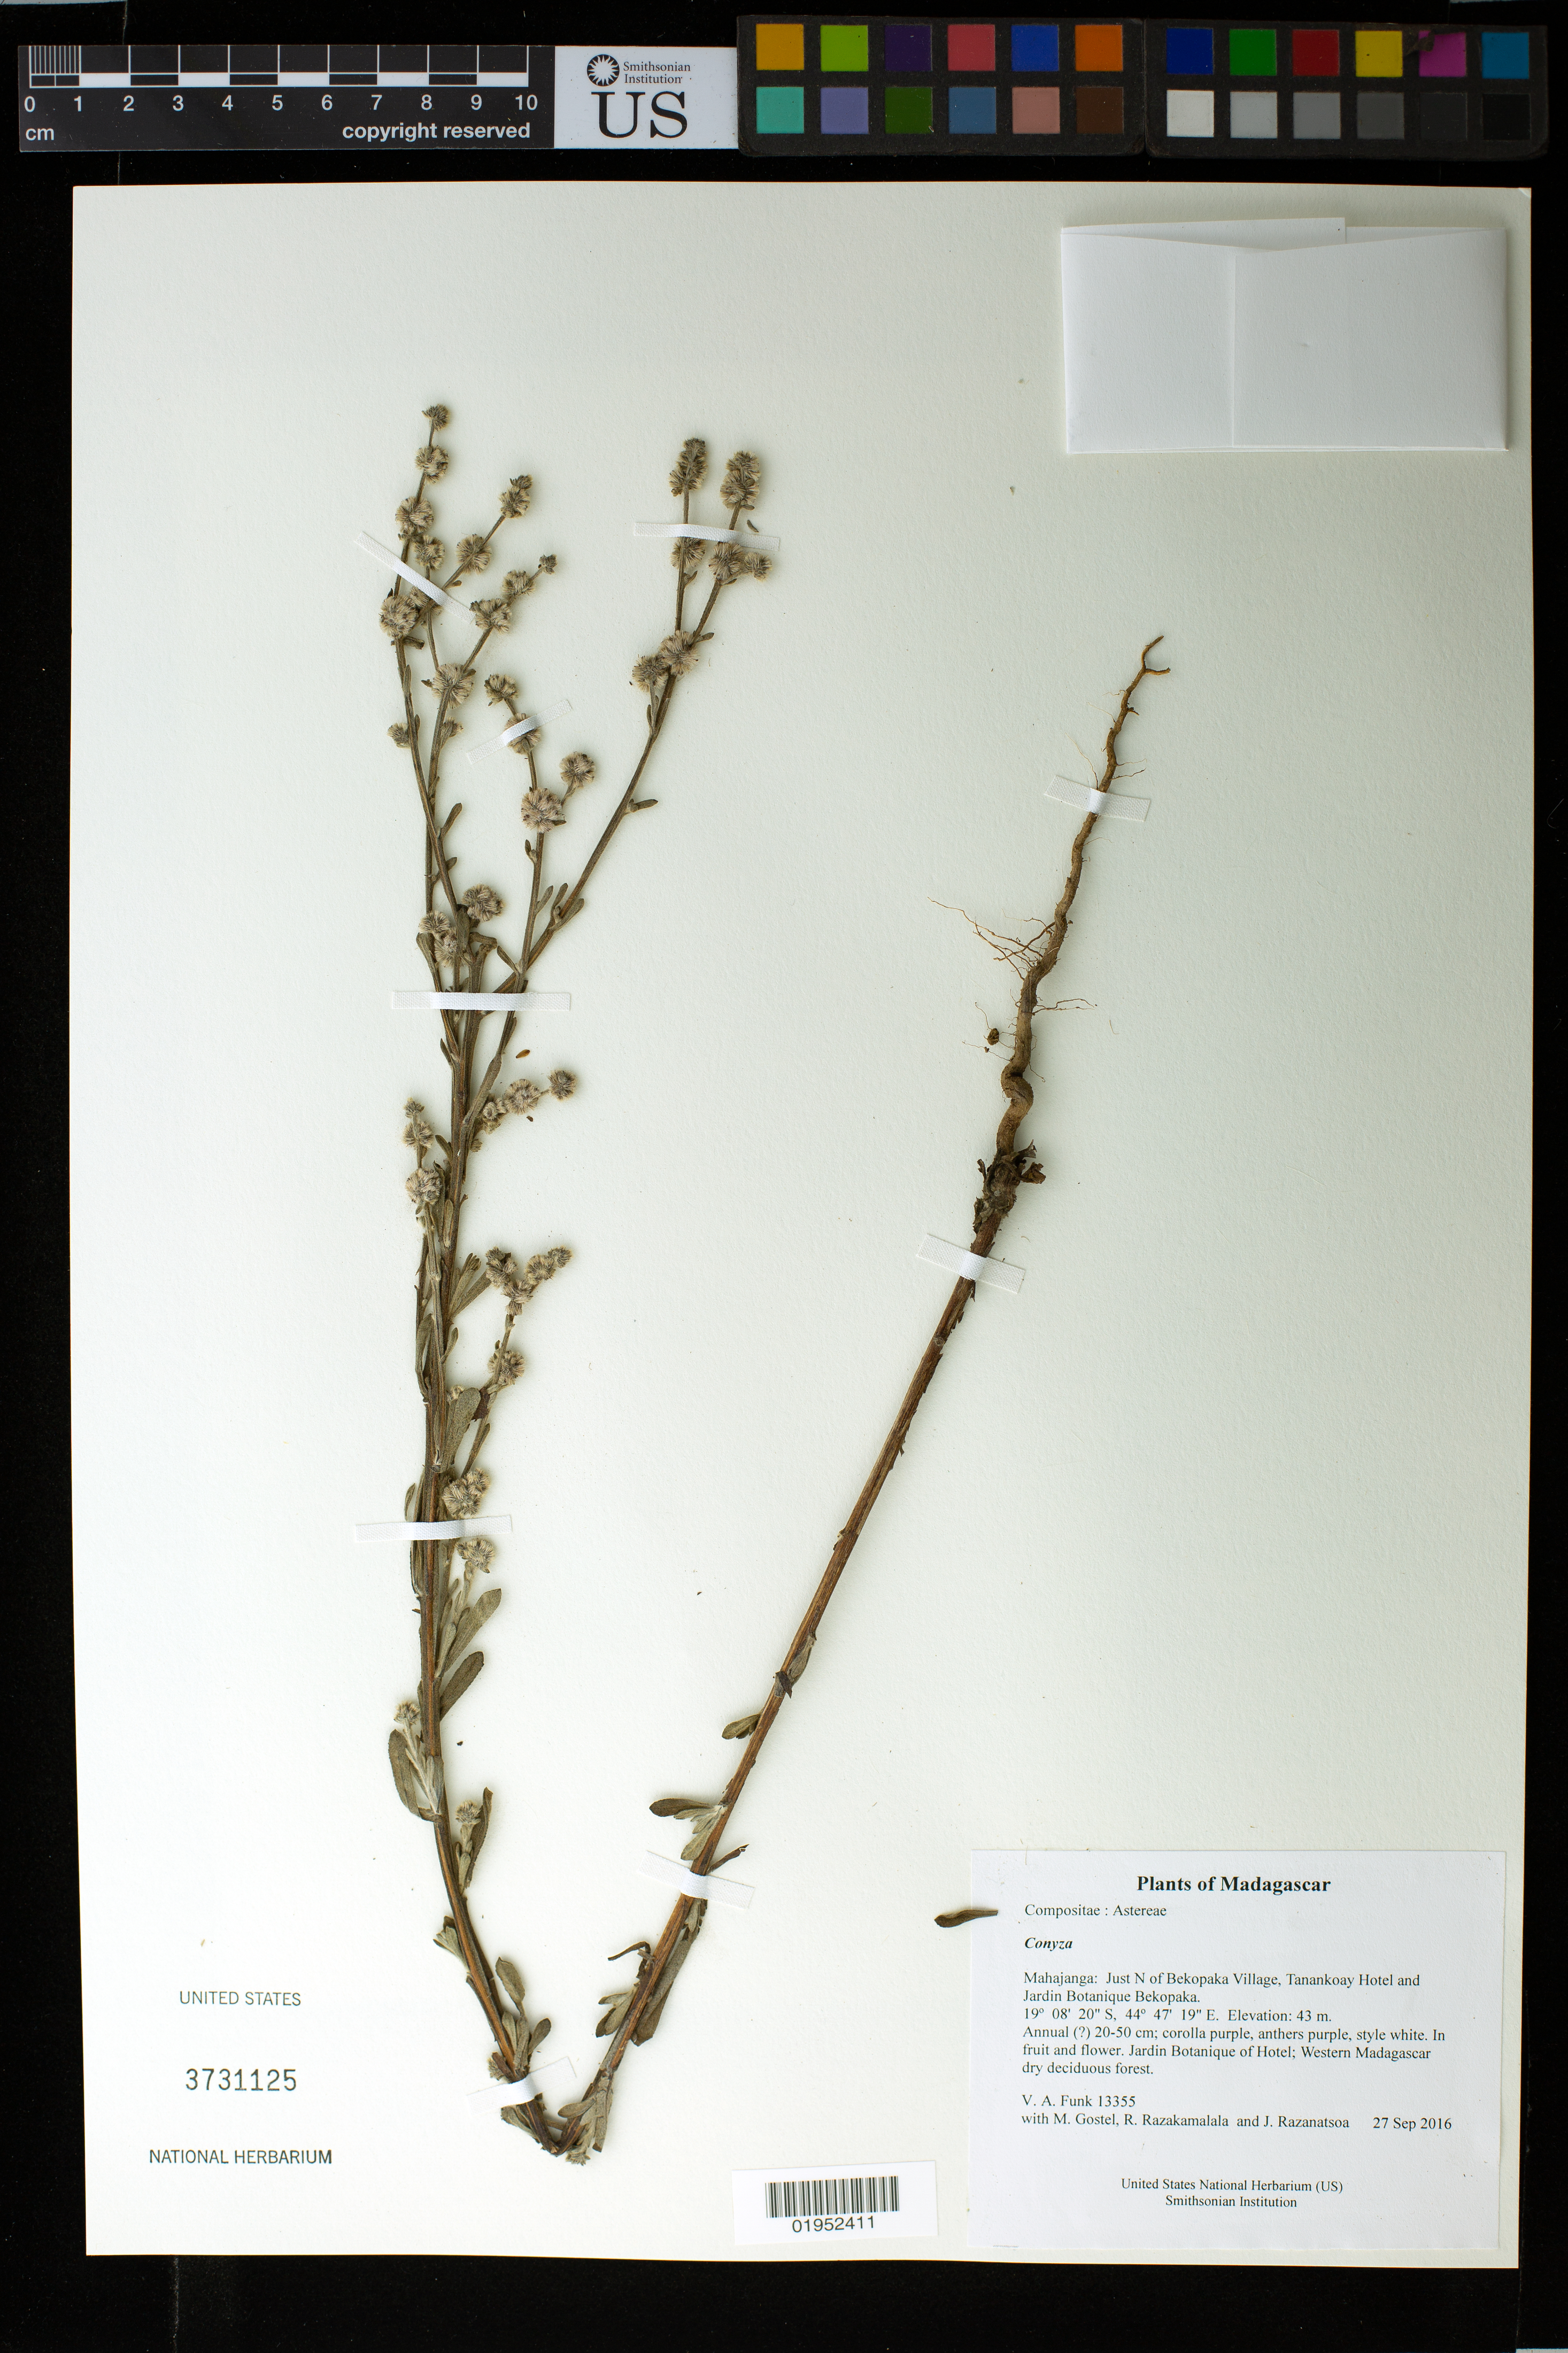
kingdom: Plantae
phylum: Tracheophyta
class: Magnoliopsida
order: Asterales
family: Asteraceae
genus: Conyza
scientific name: Conyza sp.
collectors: M. R. Gostel, R. Razakamalala & J. Razanatsoa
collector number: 13355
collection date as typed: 27 Sep 2016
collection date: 2016-09-27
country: Madagascar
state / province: Melaky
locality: Just N of Bekopaka Village, Tanankoay Hotel and Jardin Botanique Bekopaka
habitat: Jardin Botanique of Hotel; Western Madagascar dry deciduous forest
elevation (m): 43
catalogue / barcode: US 3731125